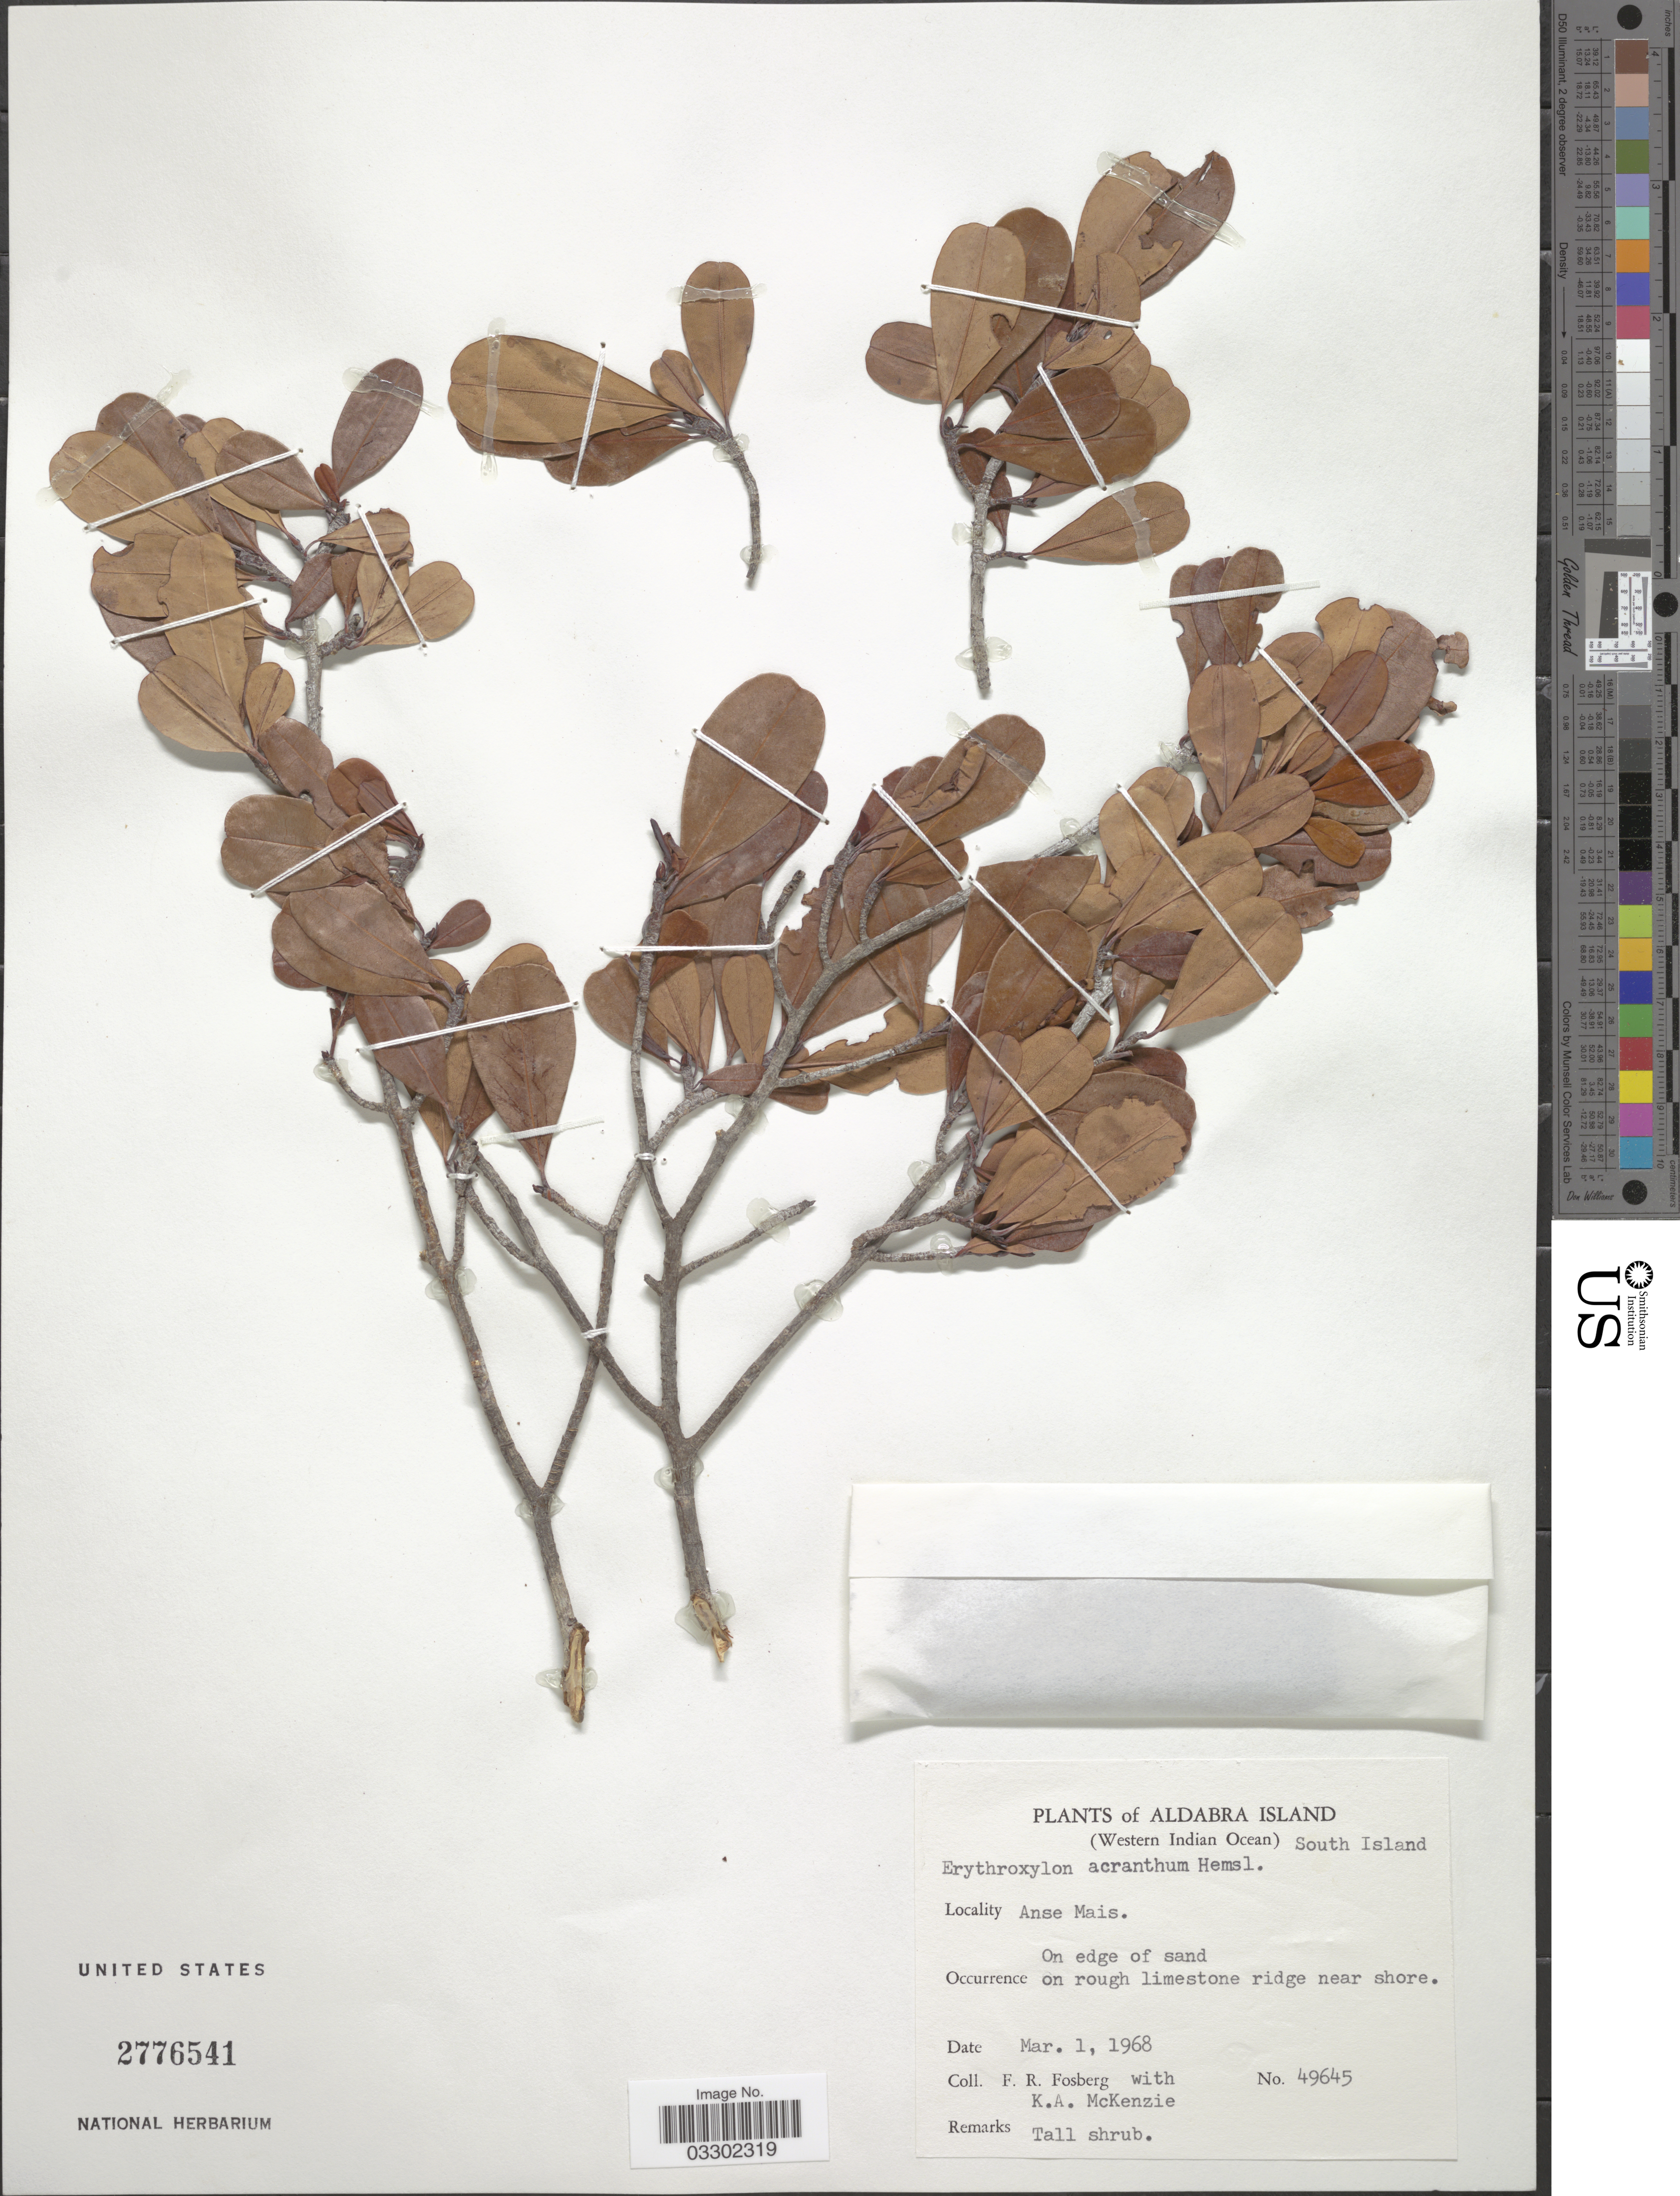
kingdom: Plantae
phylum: Tracheophyta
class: Magnoliopsida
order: Malpighiales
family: Erythroxylaceae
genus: Erythroxylum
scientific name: Erythroxylum acranthum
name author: Hemsl.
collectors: F. R. Fosberg & K. McKenzie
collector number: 49645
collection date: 1968-03-01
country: Seychelles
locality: Aldabra Island. (Western Indian Ocean), South Island. Anse Mais.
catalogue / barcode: US 2776541